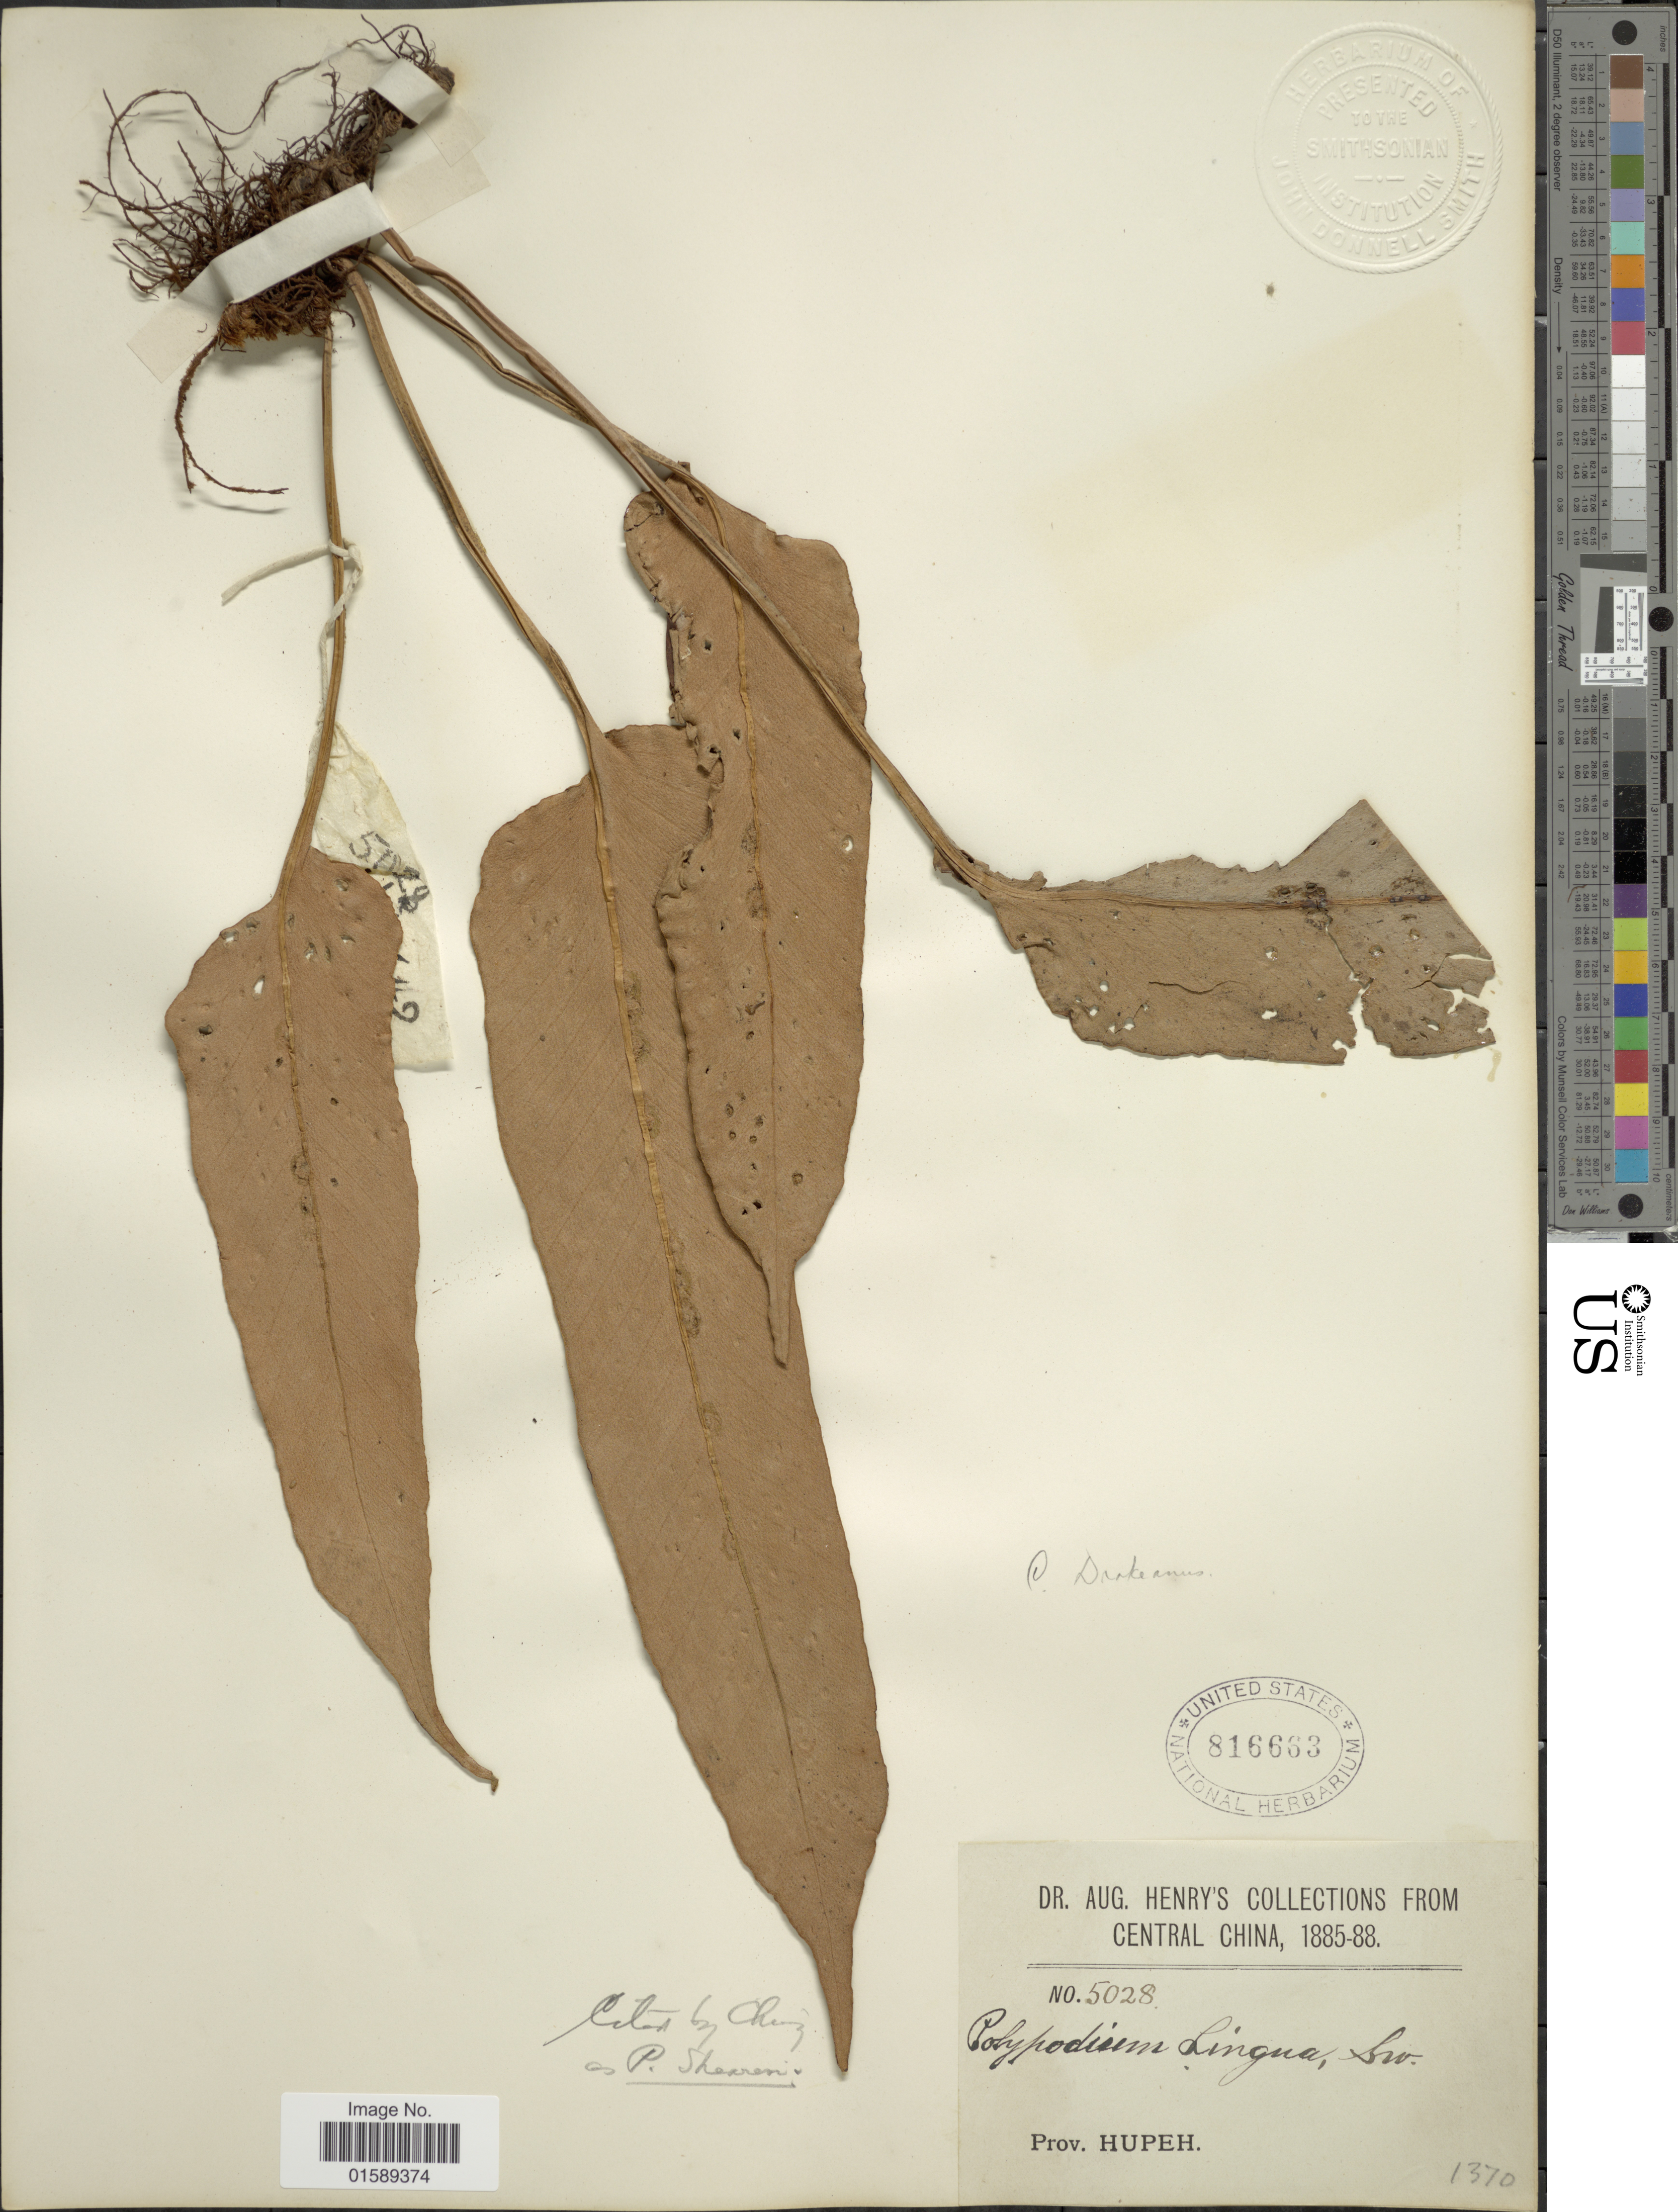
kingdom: Plantae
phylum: Tracheophyta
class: Polypodiopsida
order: Polypodiales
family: Polypodiaceae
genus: Pyrrosia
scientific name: Pyrrosia sheareri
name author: (Baker) Ching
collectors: A. Henry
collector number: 5028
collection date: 1885/1888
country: China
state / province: Hubei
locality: Prov. Hupeh, Central China.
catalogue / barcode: US 816663